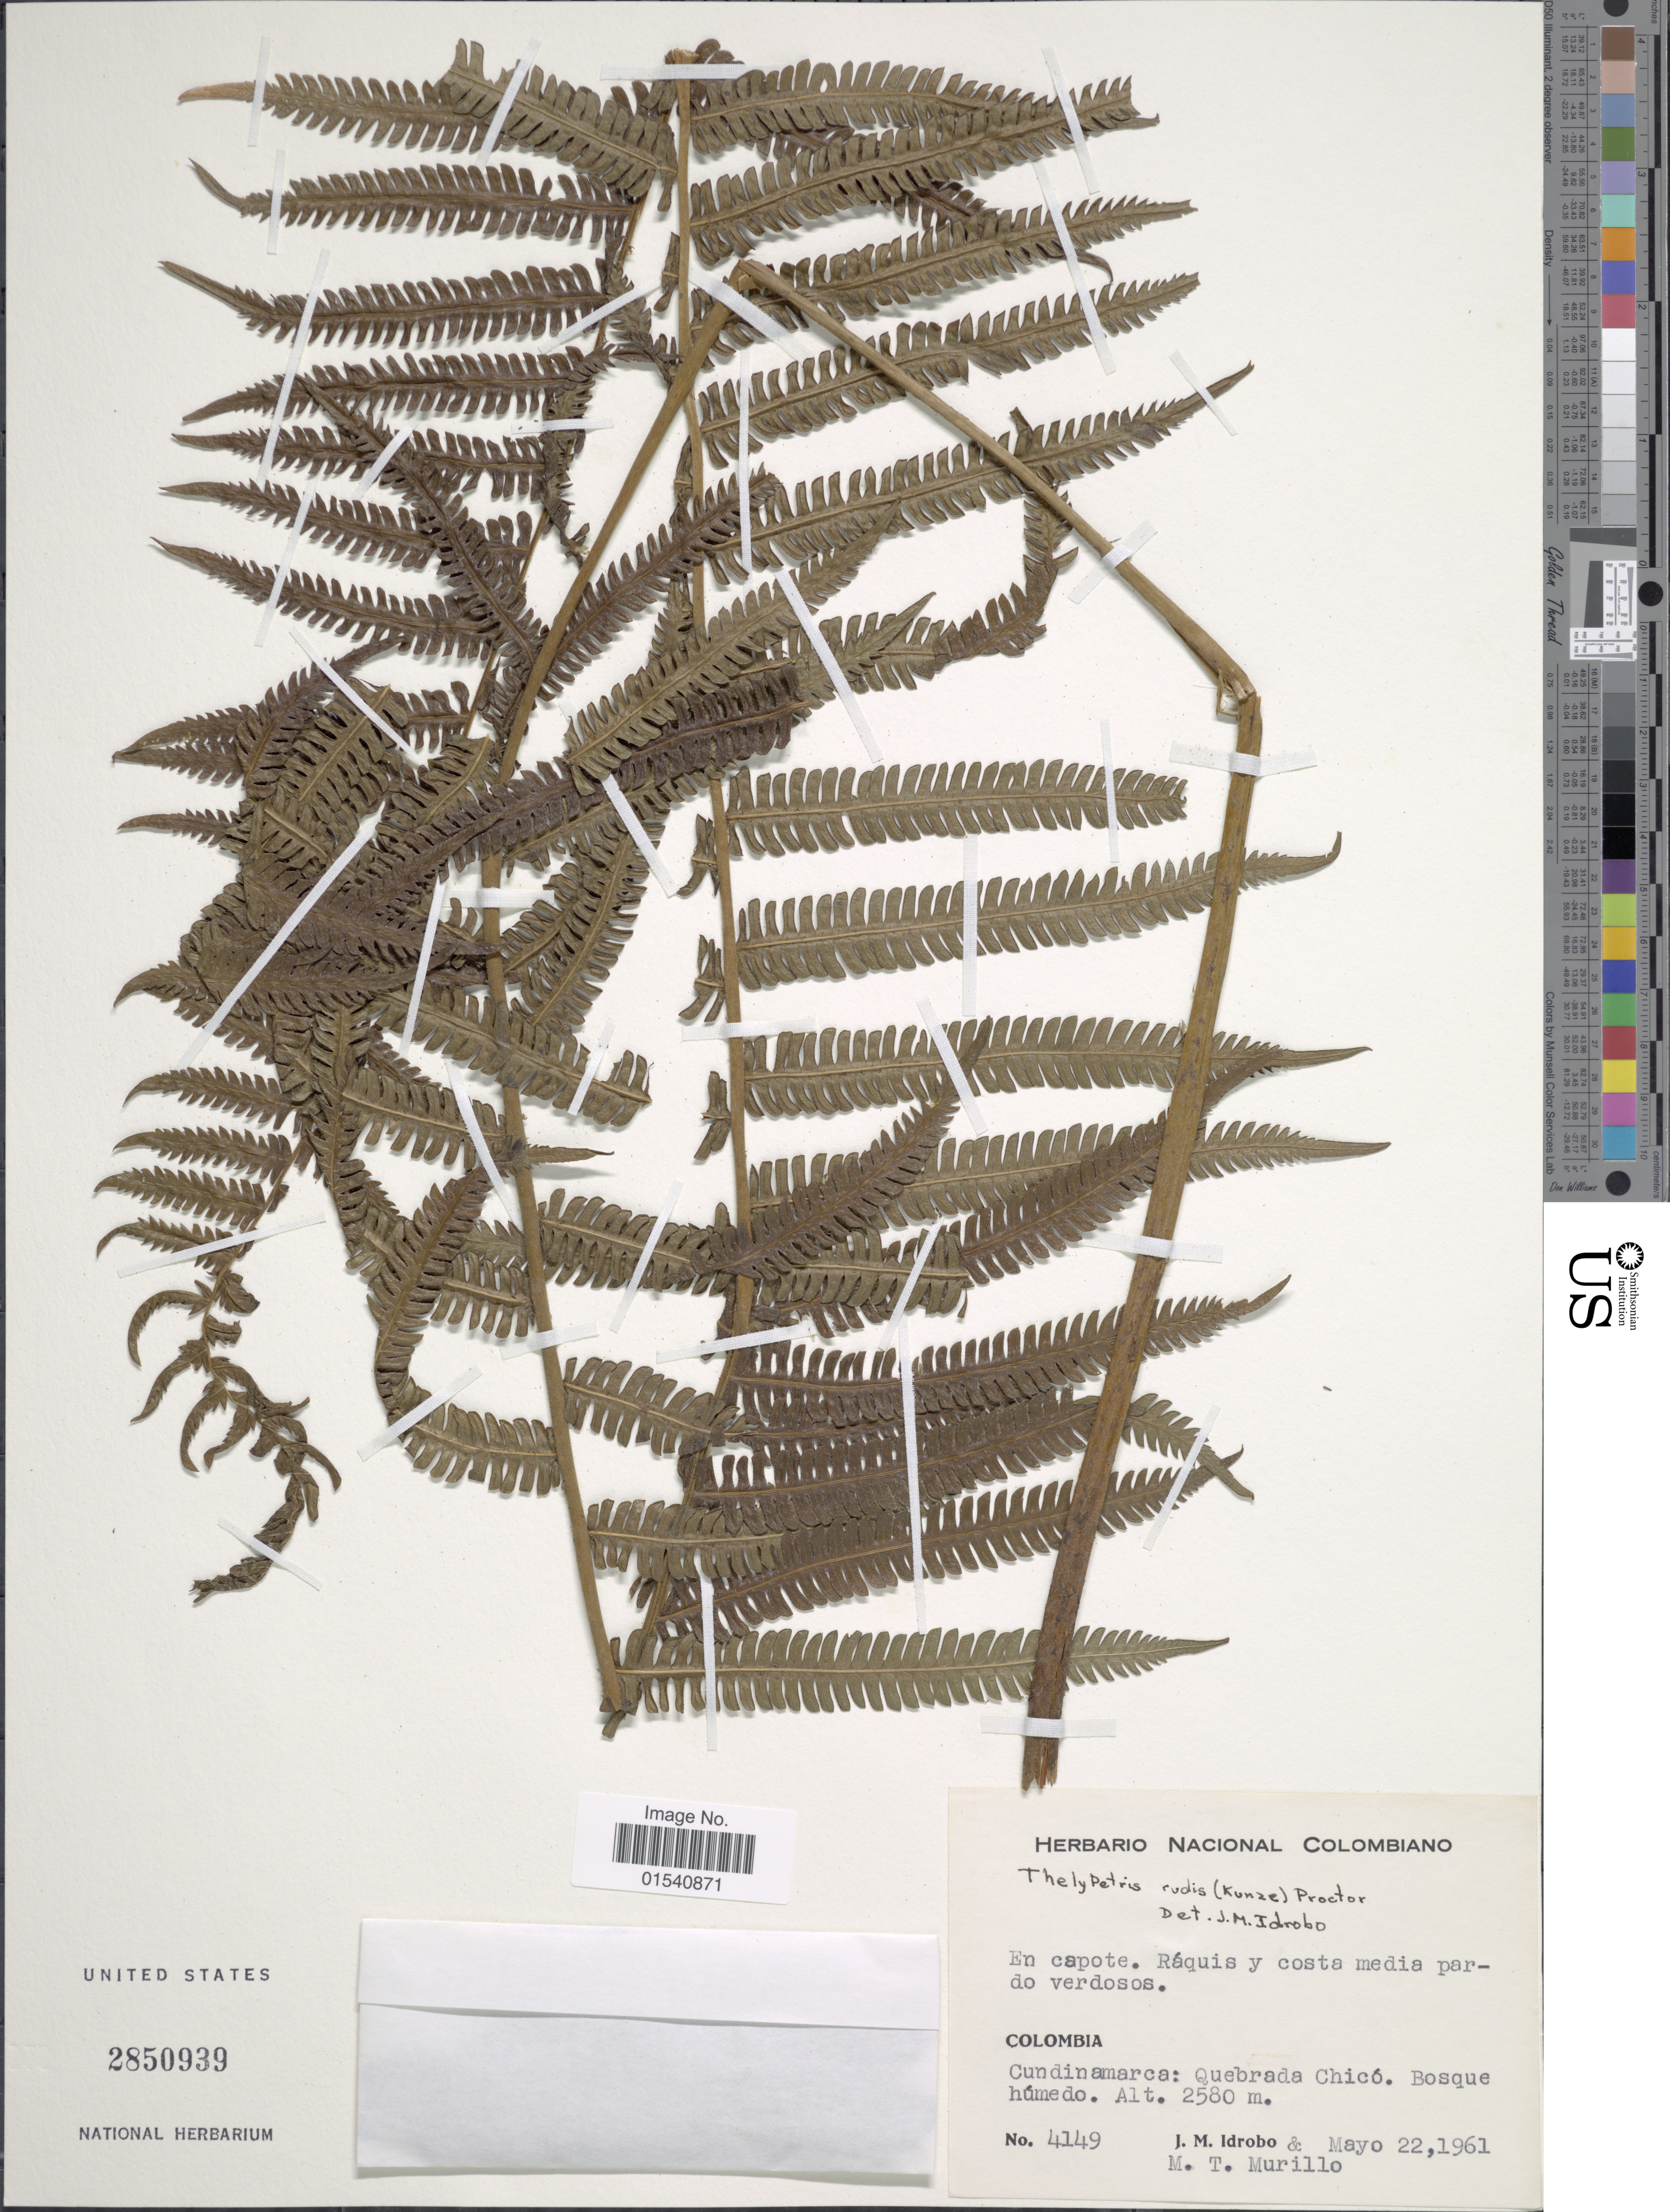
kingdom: Plantae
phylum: Tracheophyta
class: Polypodiopsida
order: Polypodiales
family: Thelypteridaceae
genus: Amauropelta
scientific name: Amauropelta rudis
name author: (Kunze) Pic. Serm.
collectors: J. M. Idrobo & M. Murillo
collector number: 4149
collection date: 1961-05-22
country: Colombia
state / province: Cundinamarca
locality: Quebrada Chicó. Bosque húmedo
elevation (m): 2580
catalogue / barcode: US 2850939